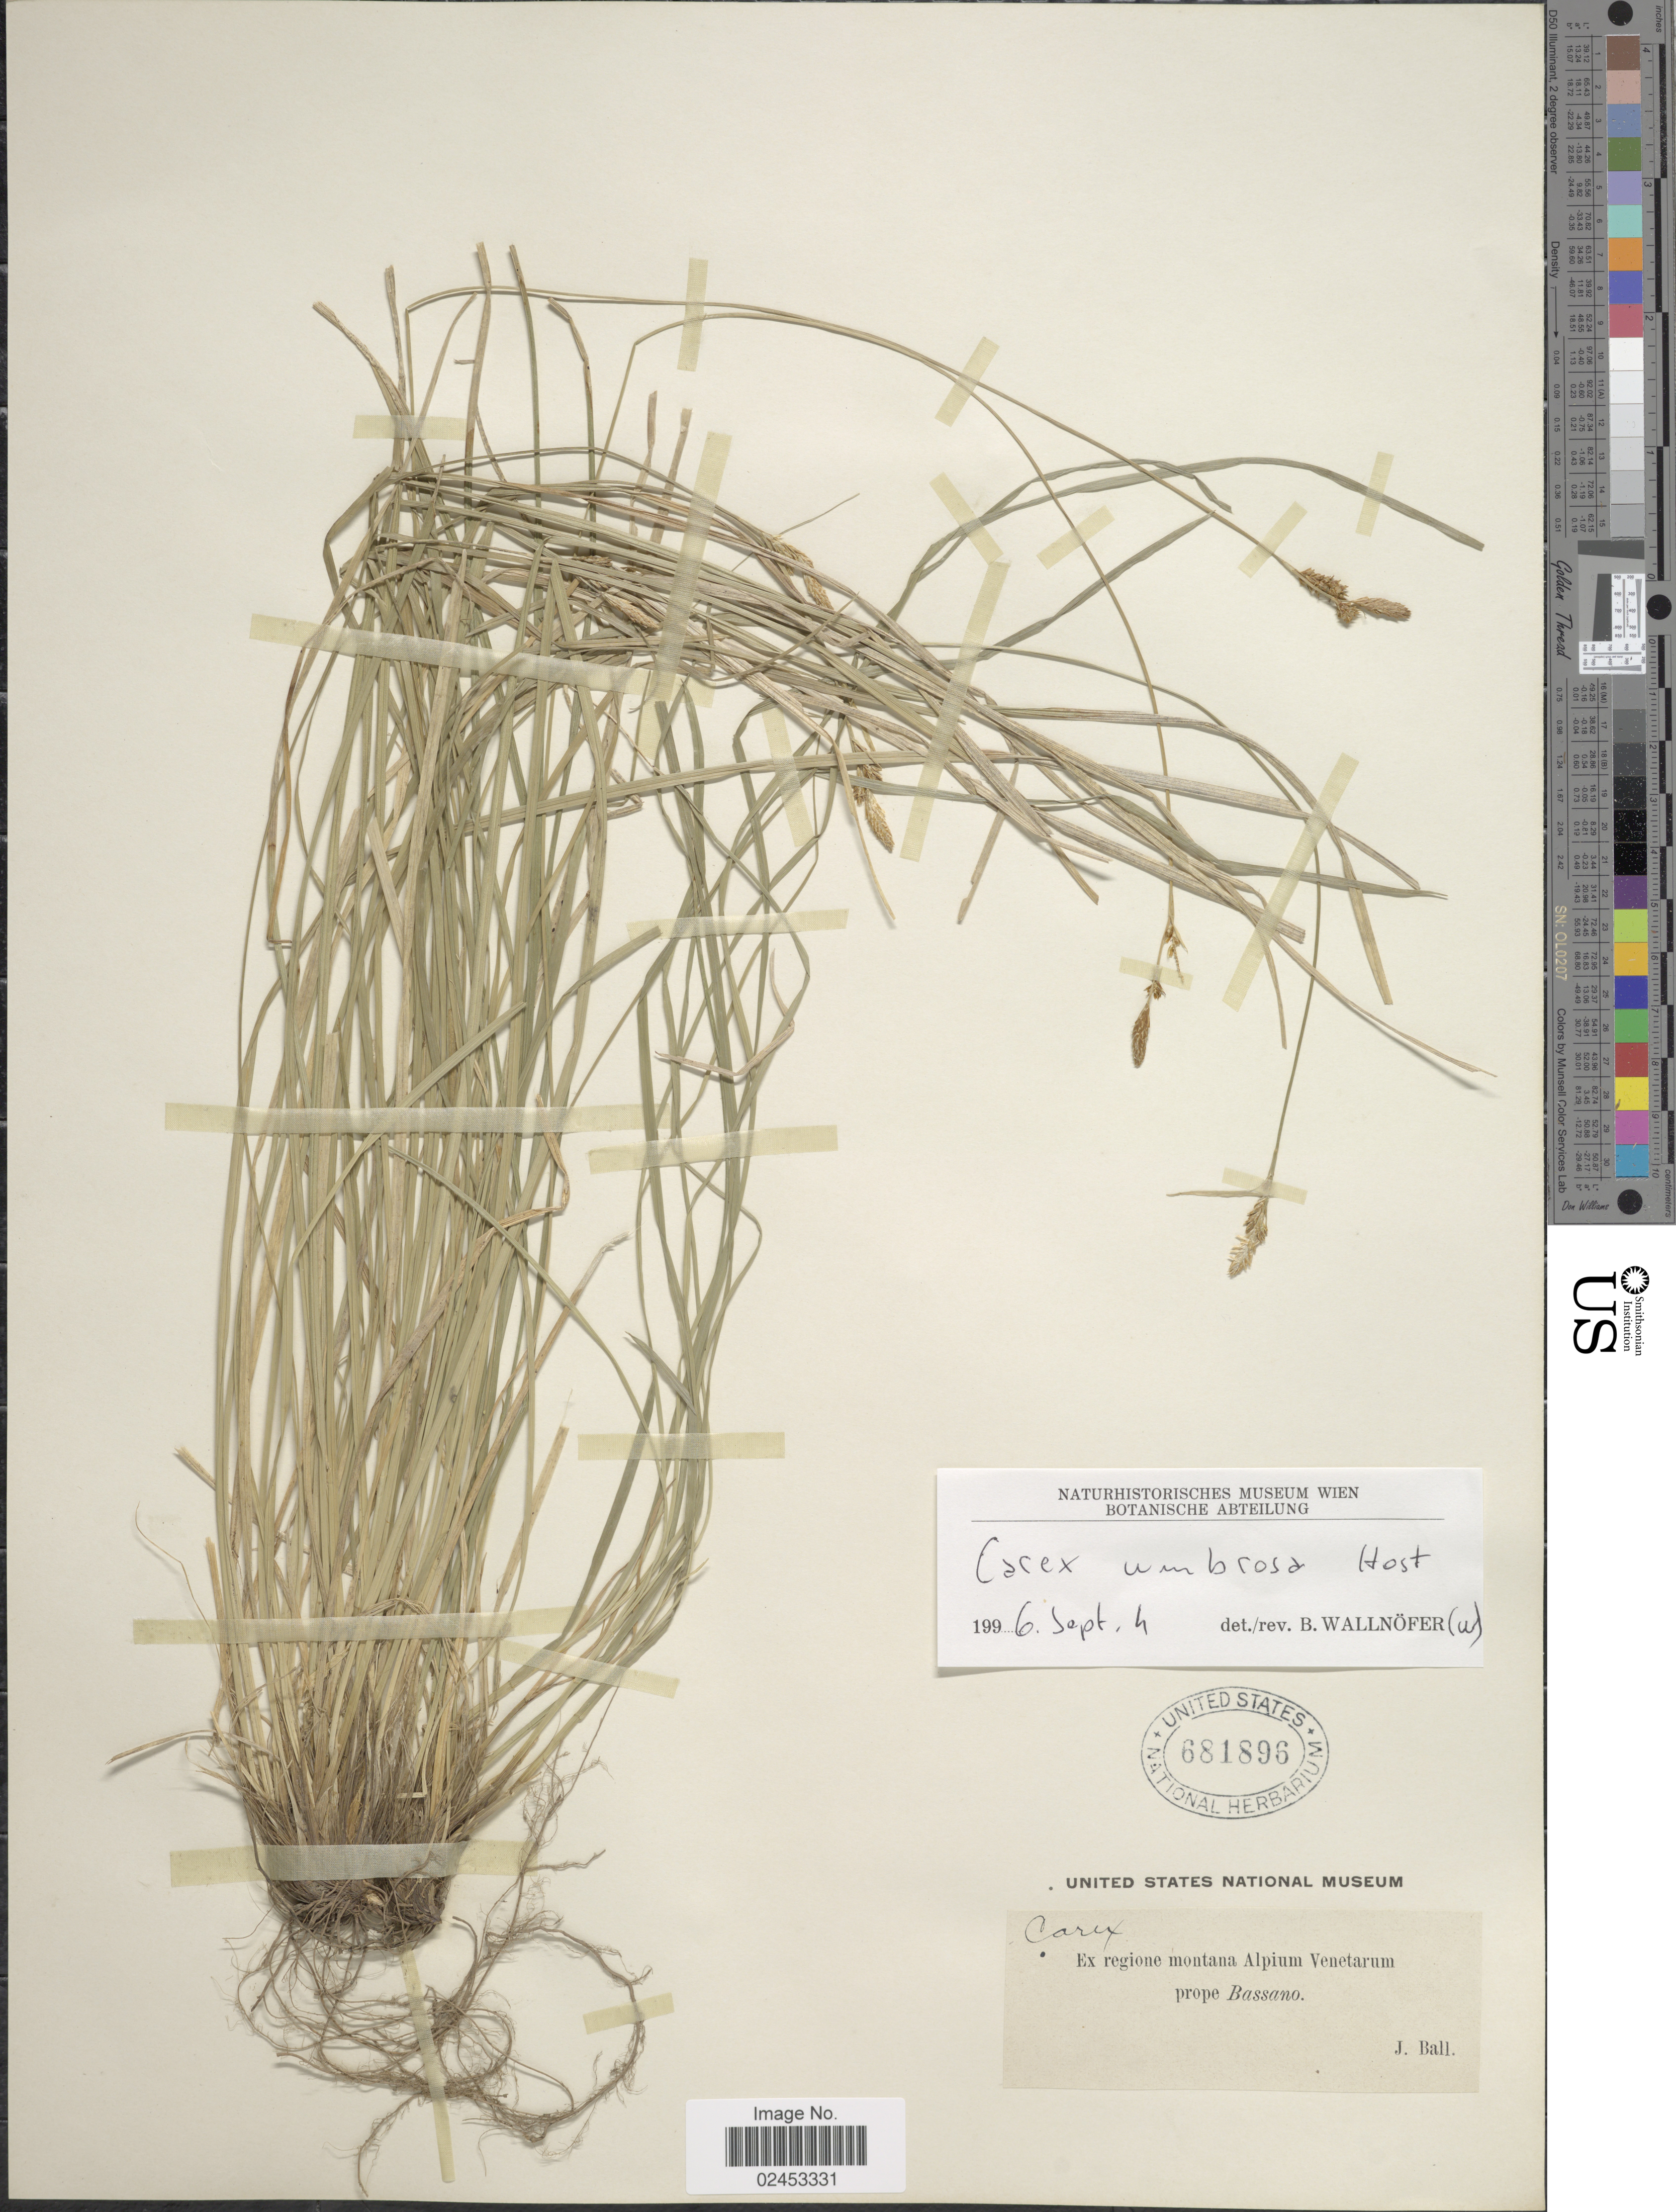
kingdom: Plantae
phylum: Tracheophyta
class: Liliopsida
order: Poales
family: Cyperaceae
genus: Carex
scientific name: Carex umbrosa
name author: Host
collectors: J. Ball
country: Italy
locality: Regione montana Alpium Venetarum prope Bassano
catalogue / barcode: US 681896